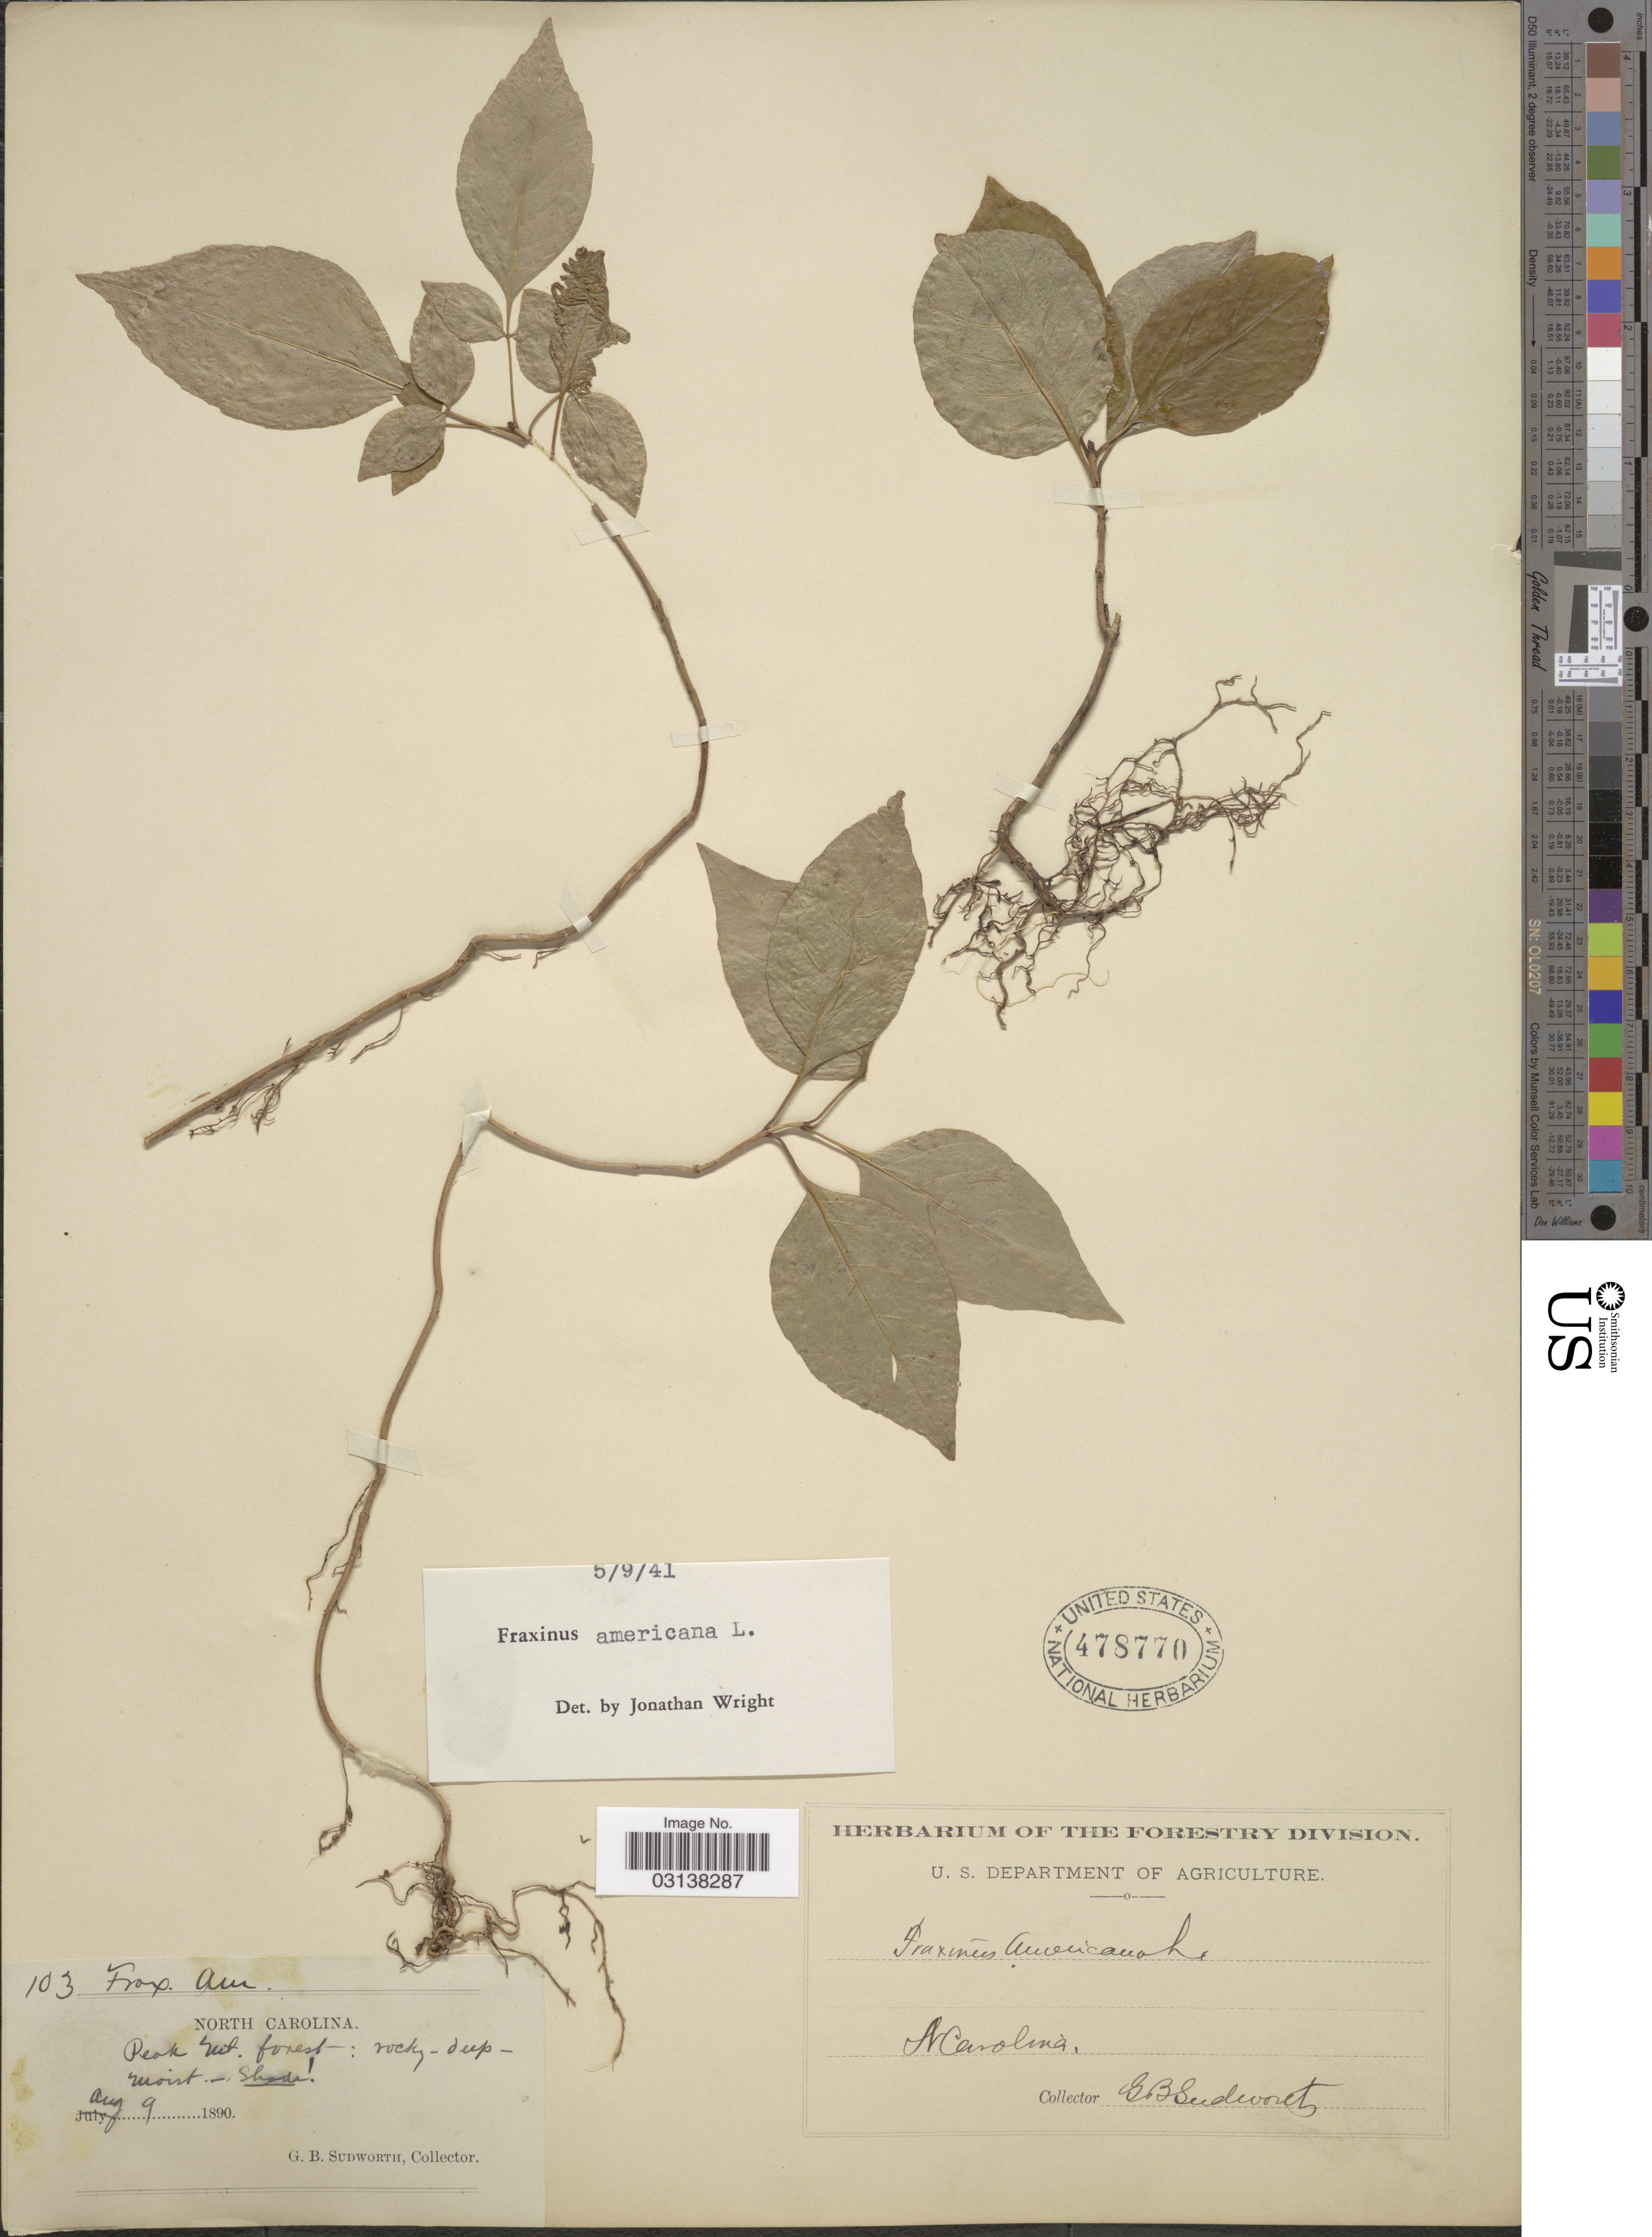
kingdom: Plantae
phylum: Tracheophyta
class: Magnoliopsida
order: Lamiales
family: Oleaceae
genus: Fraxinus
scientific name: Fraxinus americana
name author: L.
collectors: G. B. Sudworth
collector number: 103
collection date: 1890-08-09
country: United States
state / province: North Carolina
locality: Peak Mt. forest.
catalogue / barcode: US 478770